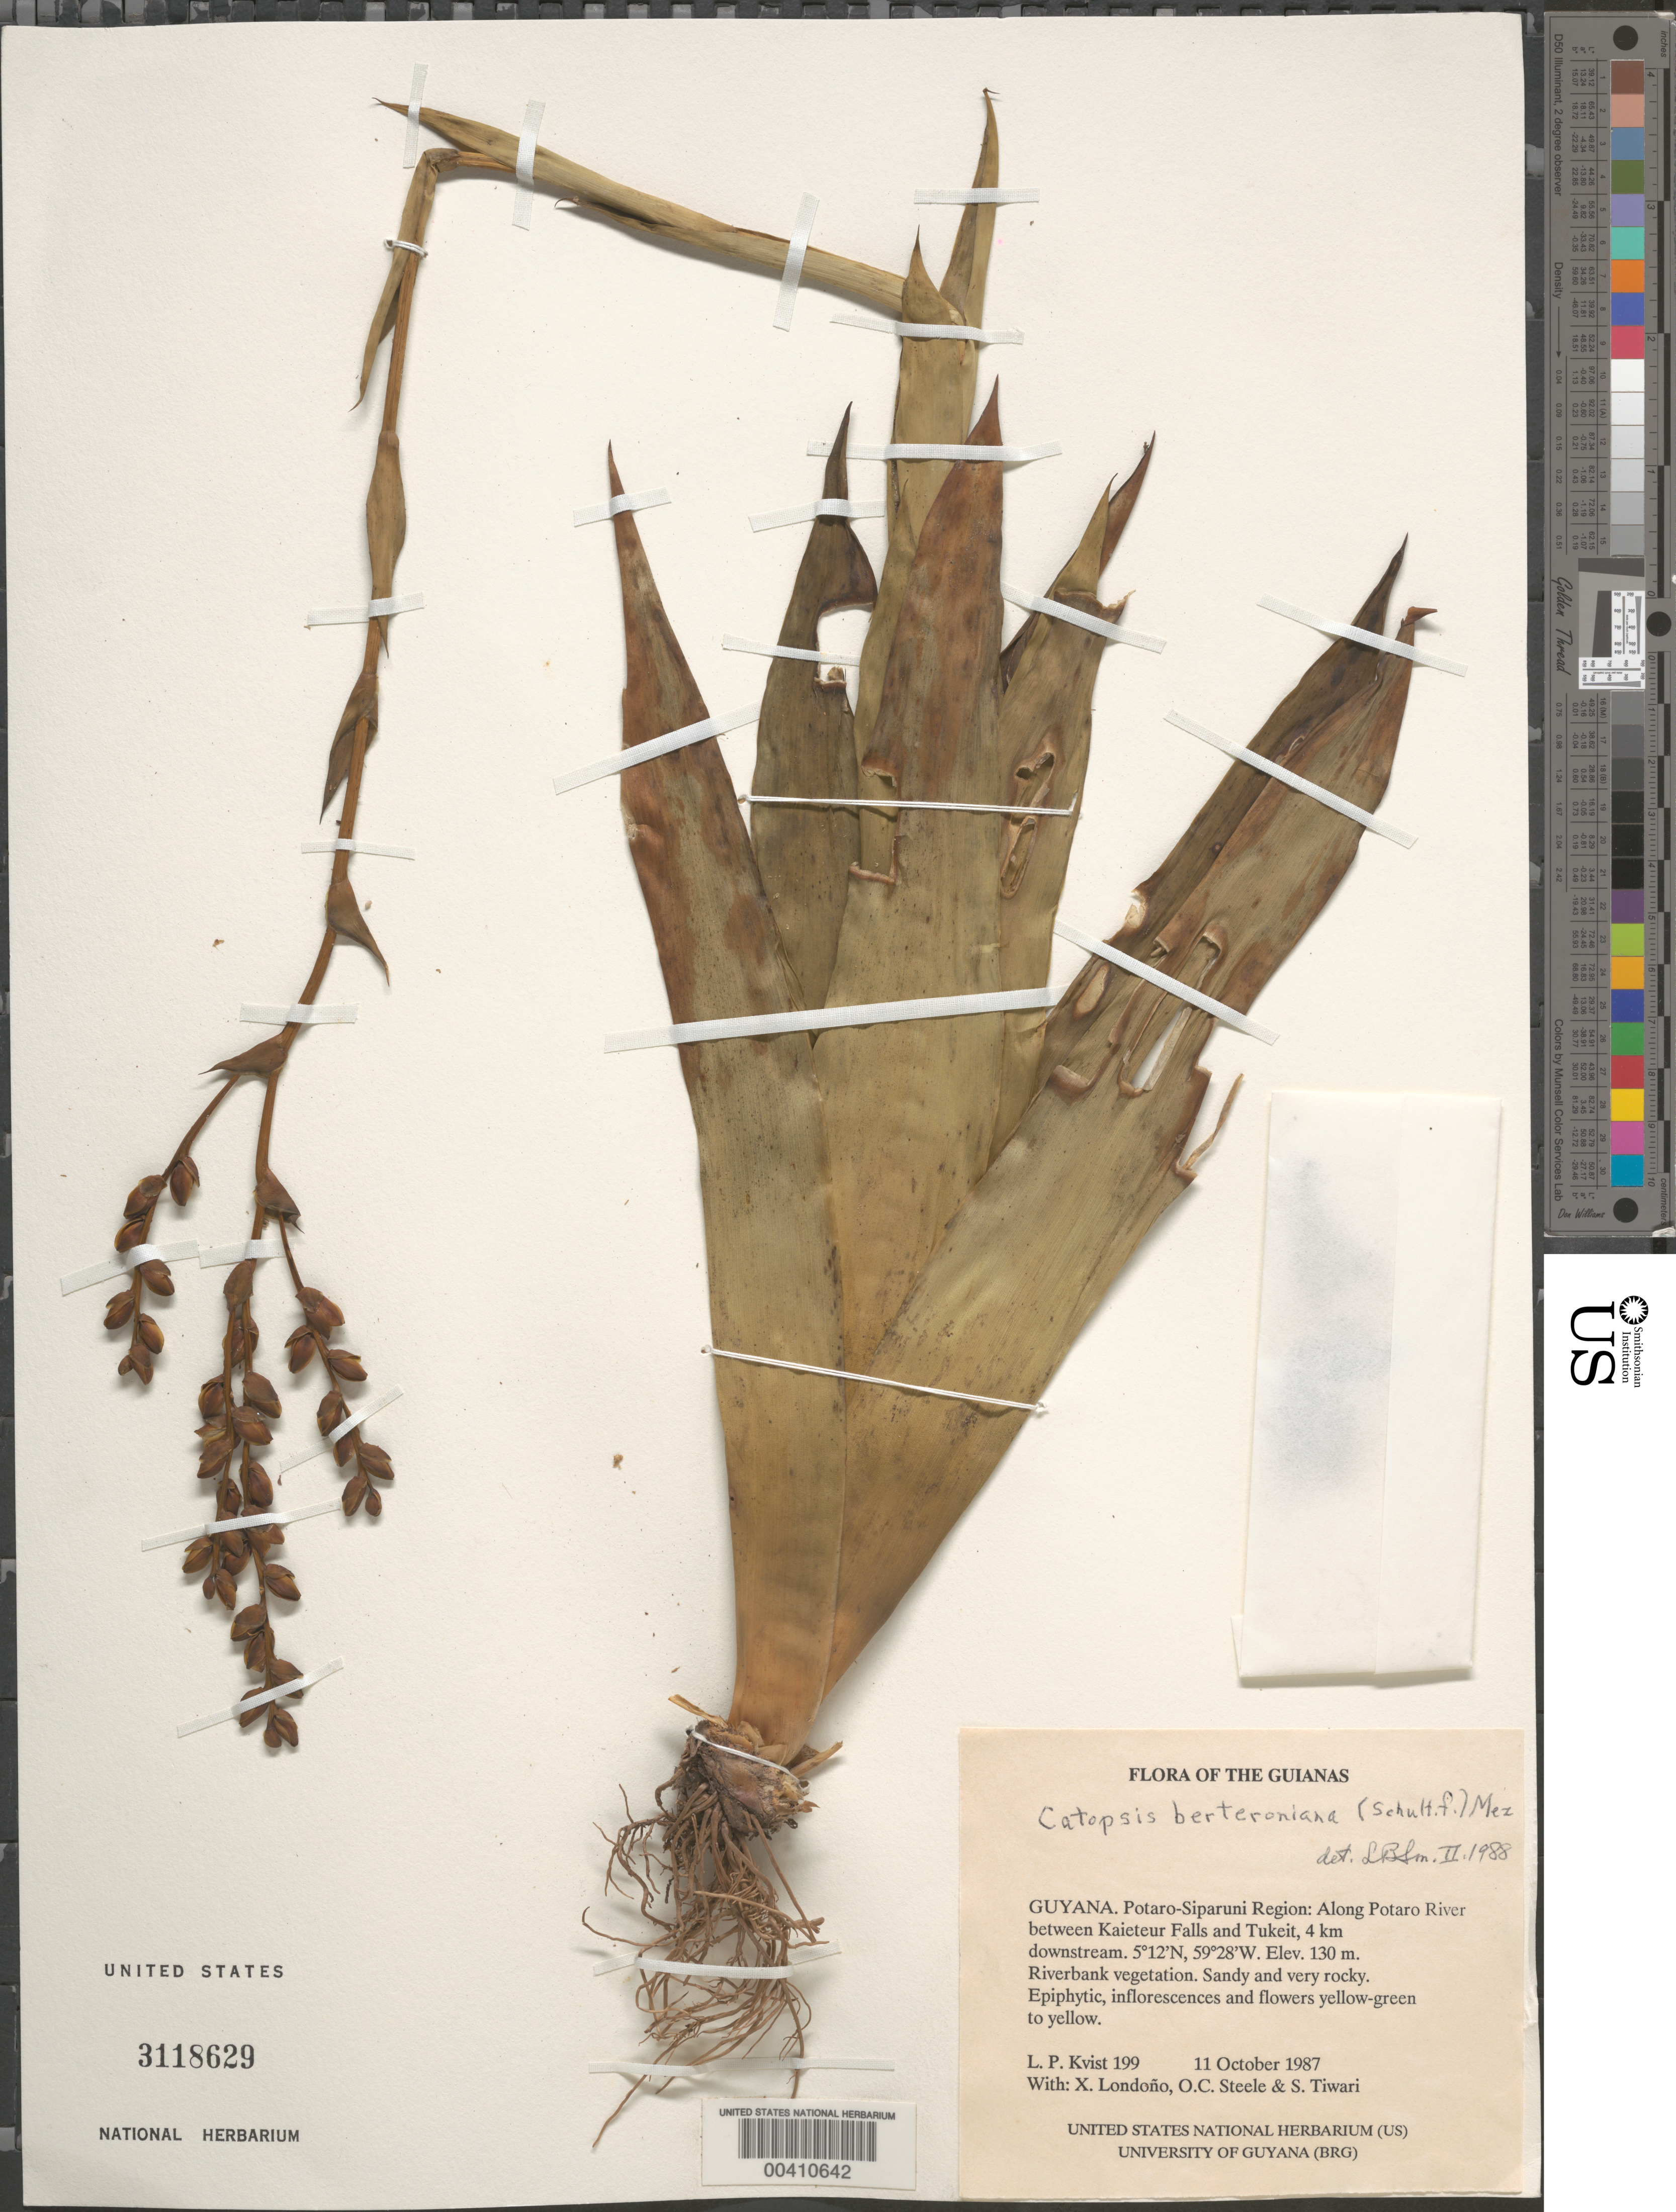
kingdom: Plantae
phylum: Tracheophyta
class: Liliopsida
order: Poales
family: Bromeliaceae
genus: Catopsis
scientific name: Catopsis berteroniana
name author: (Schult. & Schult. f.) Mez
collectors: L. P. Kvist, X. Londoño, O. C. Steele & S. Tiwari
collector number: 199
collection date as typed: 11 Oct 1987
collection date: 1987-10-11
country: Guyana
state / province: Potaro-Siparuni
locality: Along potaro river between kaietur falls and tukeit, 4 km downstream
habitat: Riverbank vegetation, sandy and very rocky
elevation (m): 130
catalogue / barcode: US 3118629